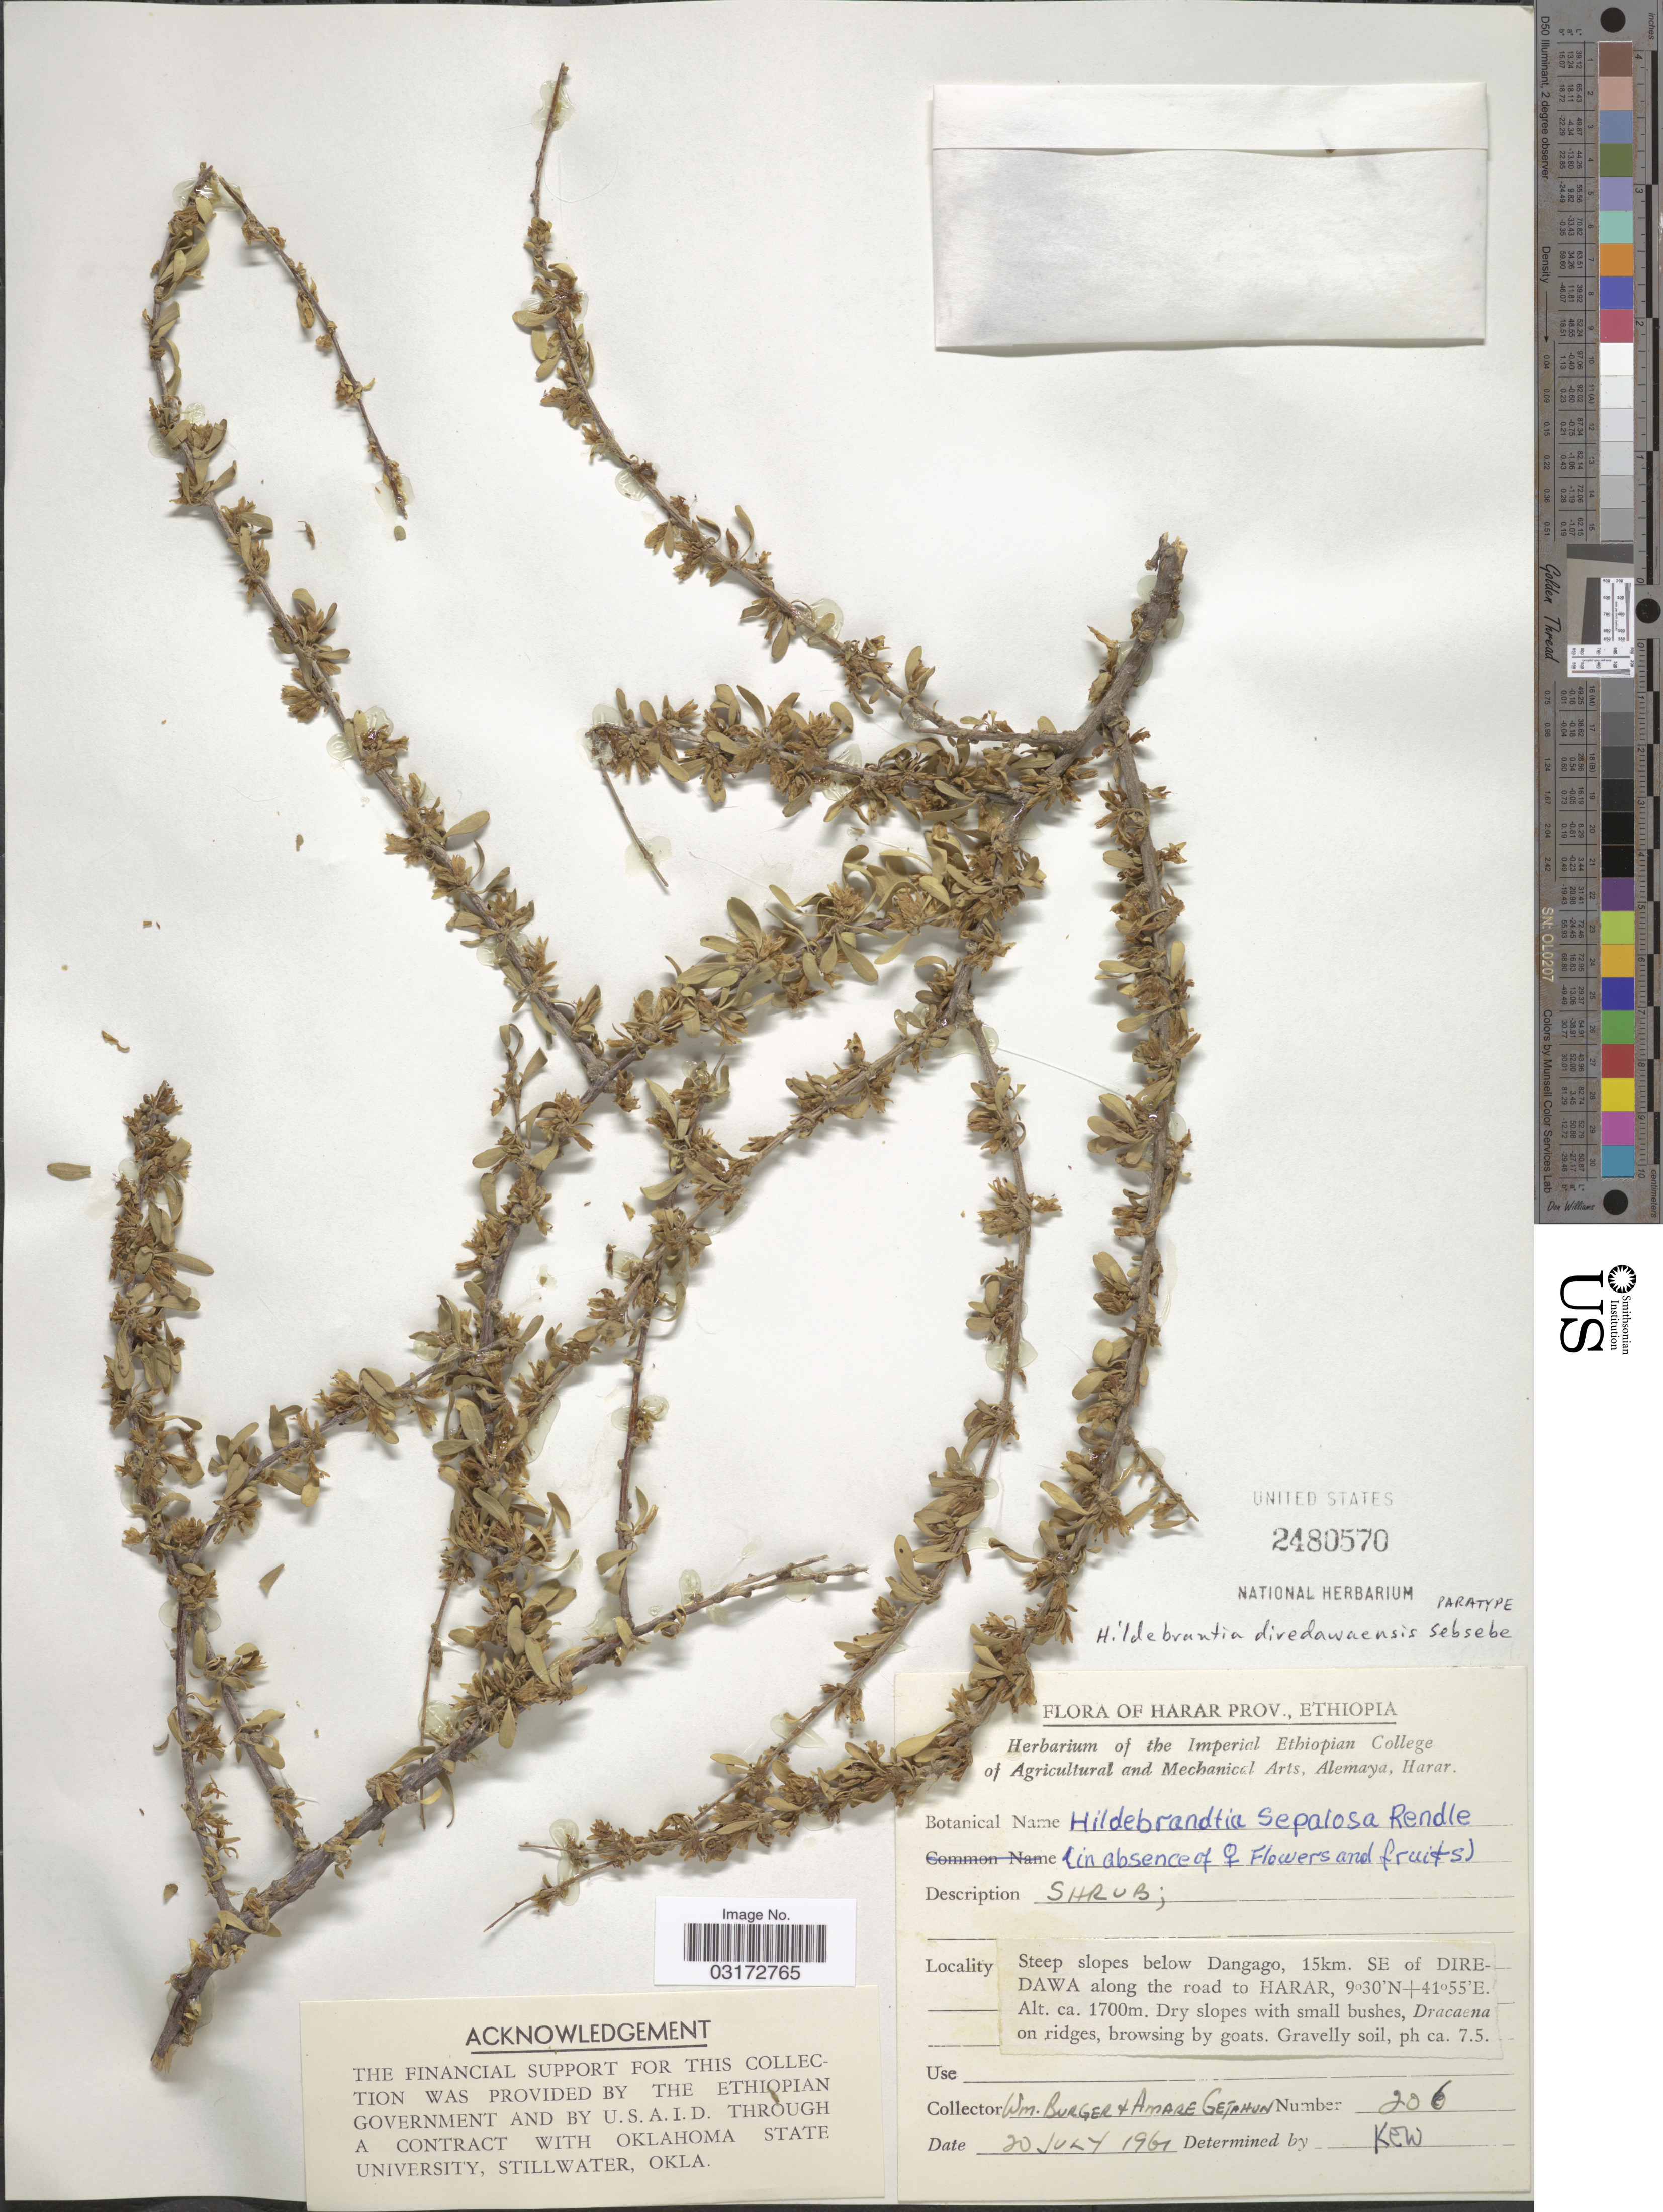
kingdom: Plantae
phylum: Tracheophyta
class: Magnoliopsida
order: Solanales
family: Convolvulaceae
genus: Hildebrandtia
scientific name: Hildebrandtia diredawaensis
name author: Sebsebe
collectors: W. Burger & A. Getahun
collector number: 206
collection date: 1961-07-20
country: Ethiopia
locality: Harar Prov. Steep slopes below Dangago, 15km. SE of Dire-Dawa along the road to Harar.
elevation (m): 1700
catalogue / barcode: US 2480570